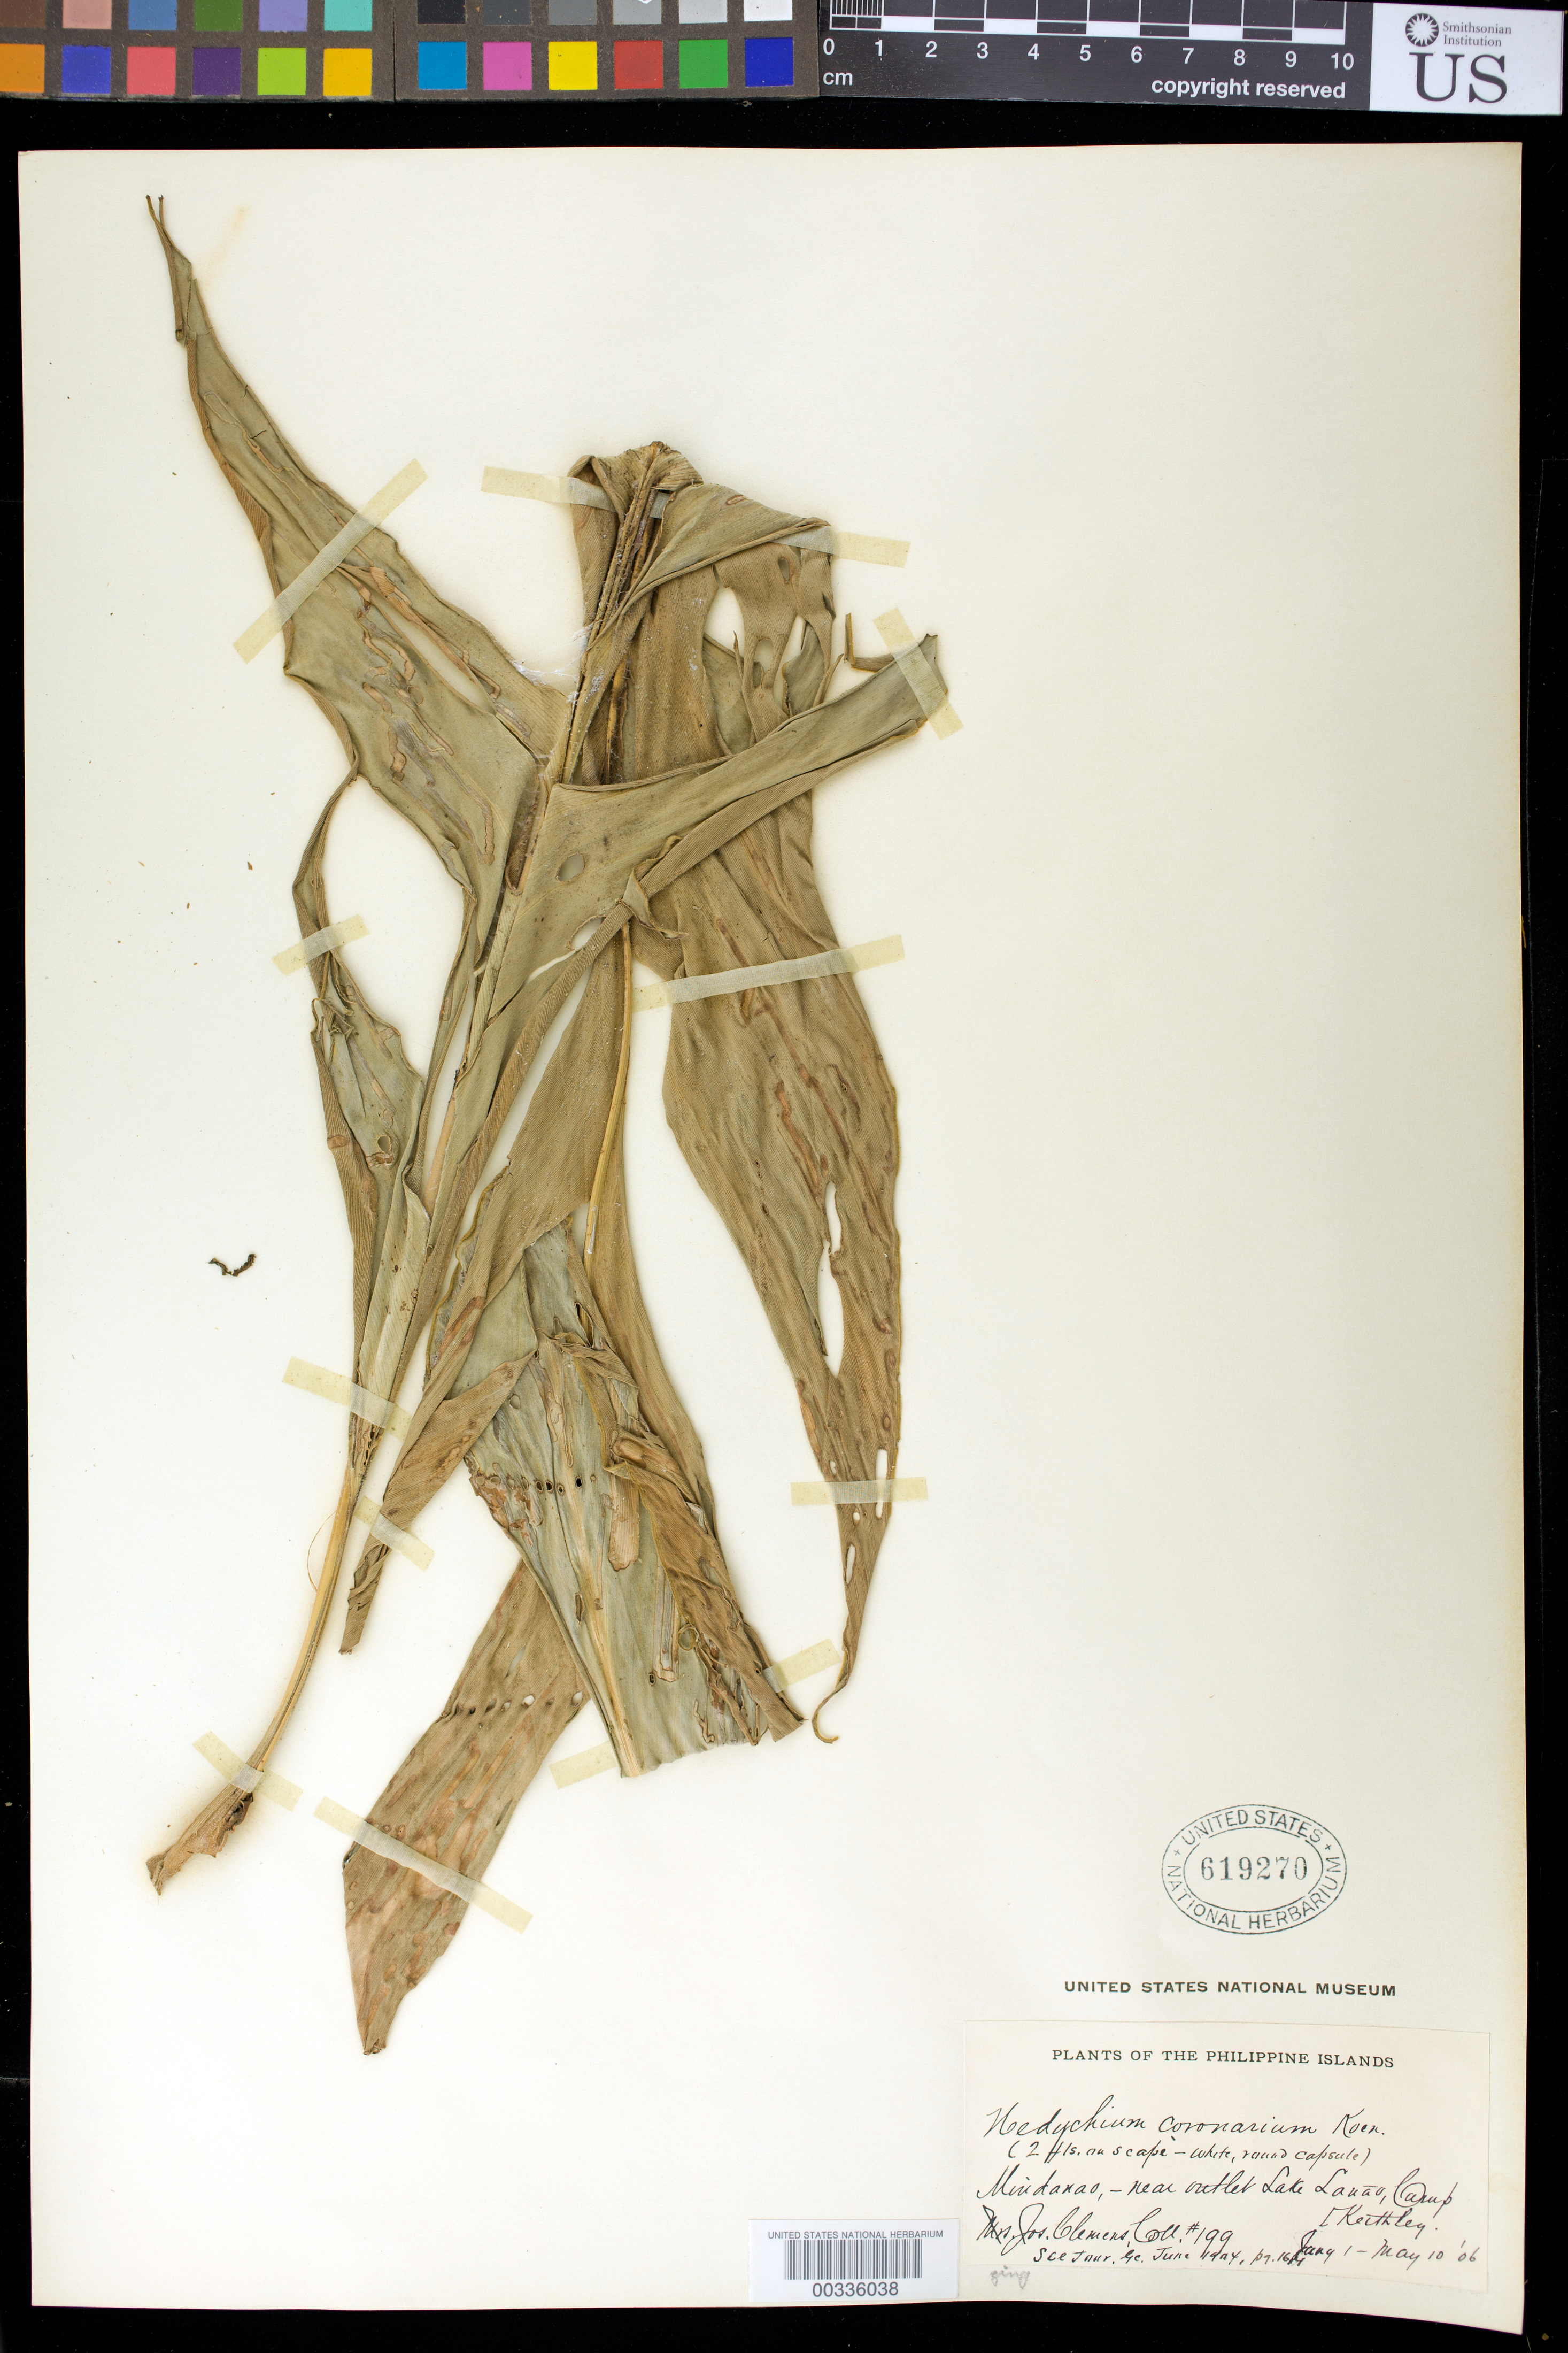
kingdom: Plantae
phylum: Tracheophyta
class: Liliopsida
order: Zingiberales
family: Zingiberaceae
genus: Hedychium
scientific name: Hedychium coronarium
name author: J. Koenig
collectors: M. S. Clemens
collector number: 199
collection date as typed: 01 Jan 1906 to 10 May 1906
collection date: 1906-01-01/1906-05-10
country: Philippines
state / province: Muslim Mindanao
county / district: Lanao del Sur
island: Mindanao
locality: Near outlet lake lanao, camp keithley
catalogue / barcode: US 619270